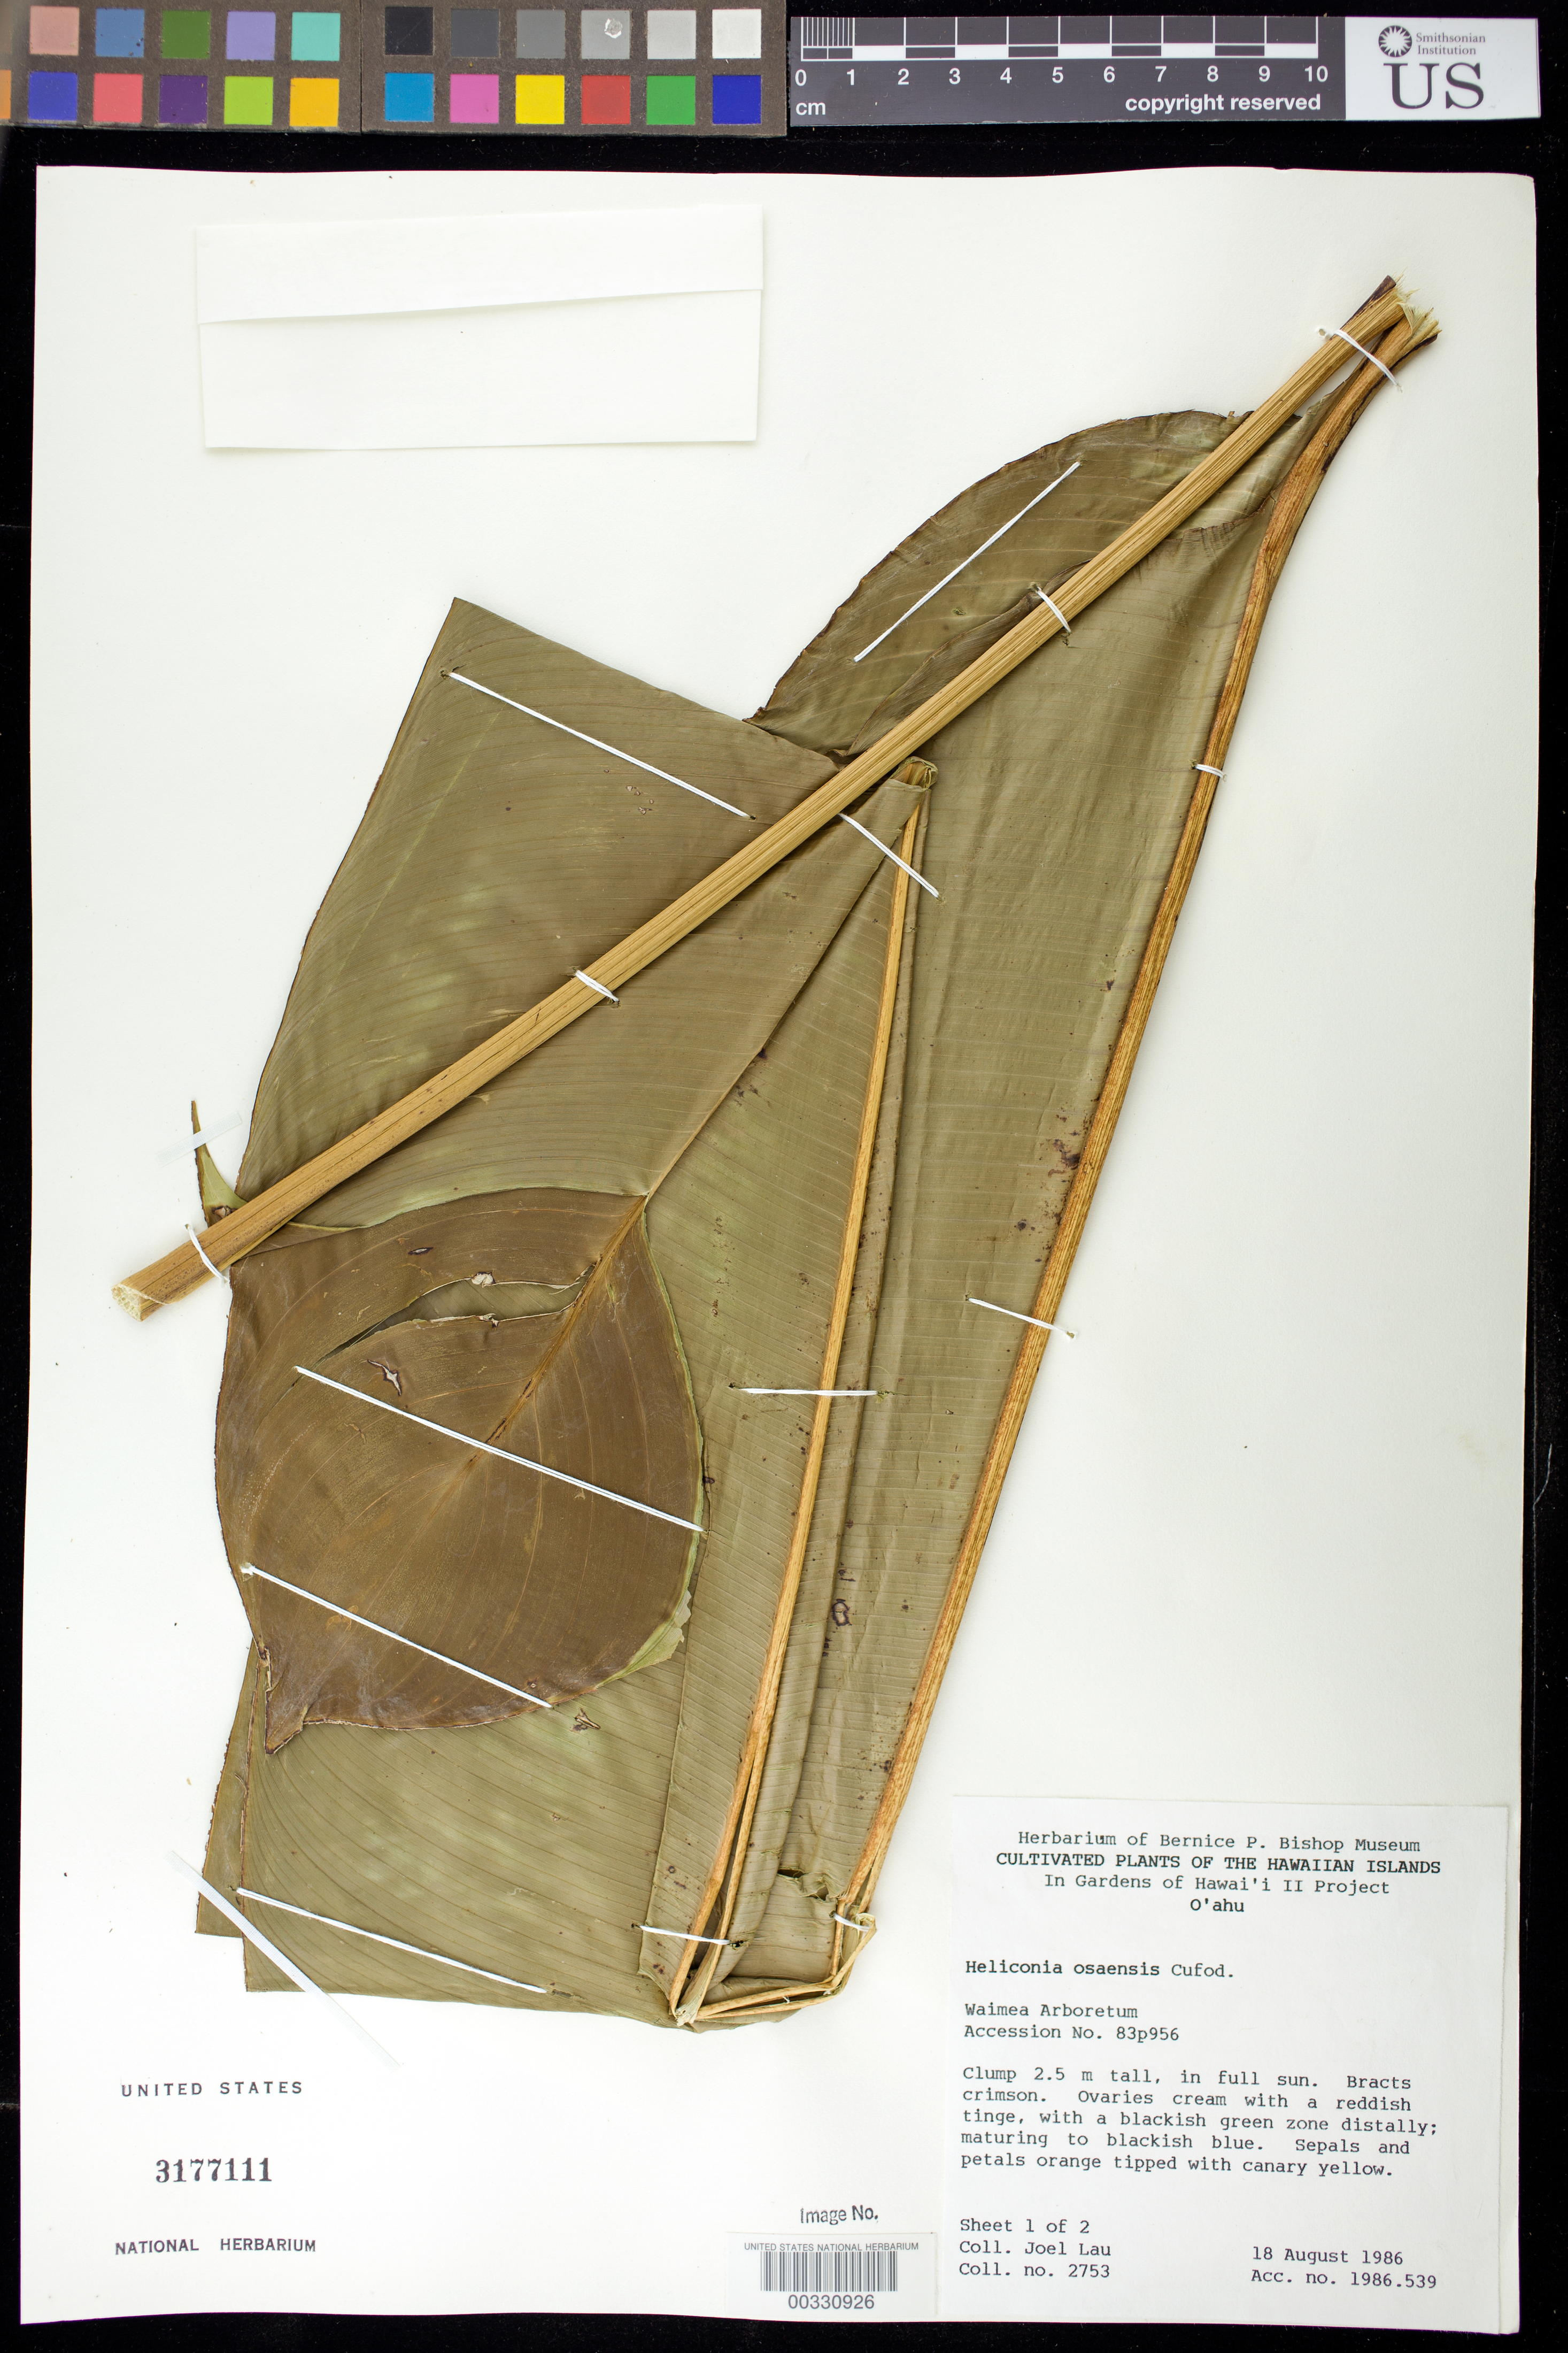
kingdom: Plantae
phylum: Tracheophyta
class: Liliopsida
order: Zingiberales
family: Heliconiaceae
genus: Heliconia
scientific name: Heliconia osaensis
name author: Cufod.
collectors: J. Lau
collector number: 2753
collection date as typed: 18 Aug 1986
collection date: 1986-08-18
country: United States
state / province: Florida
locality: Southern Florida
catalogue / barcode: US 3177111